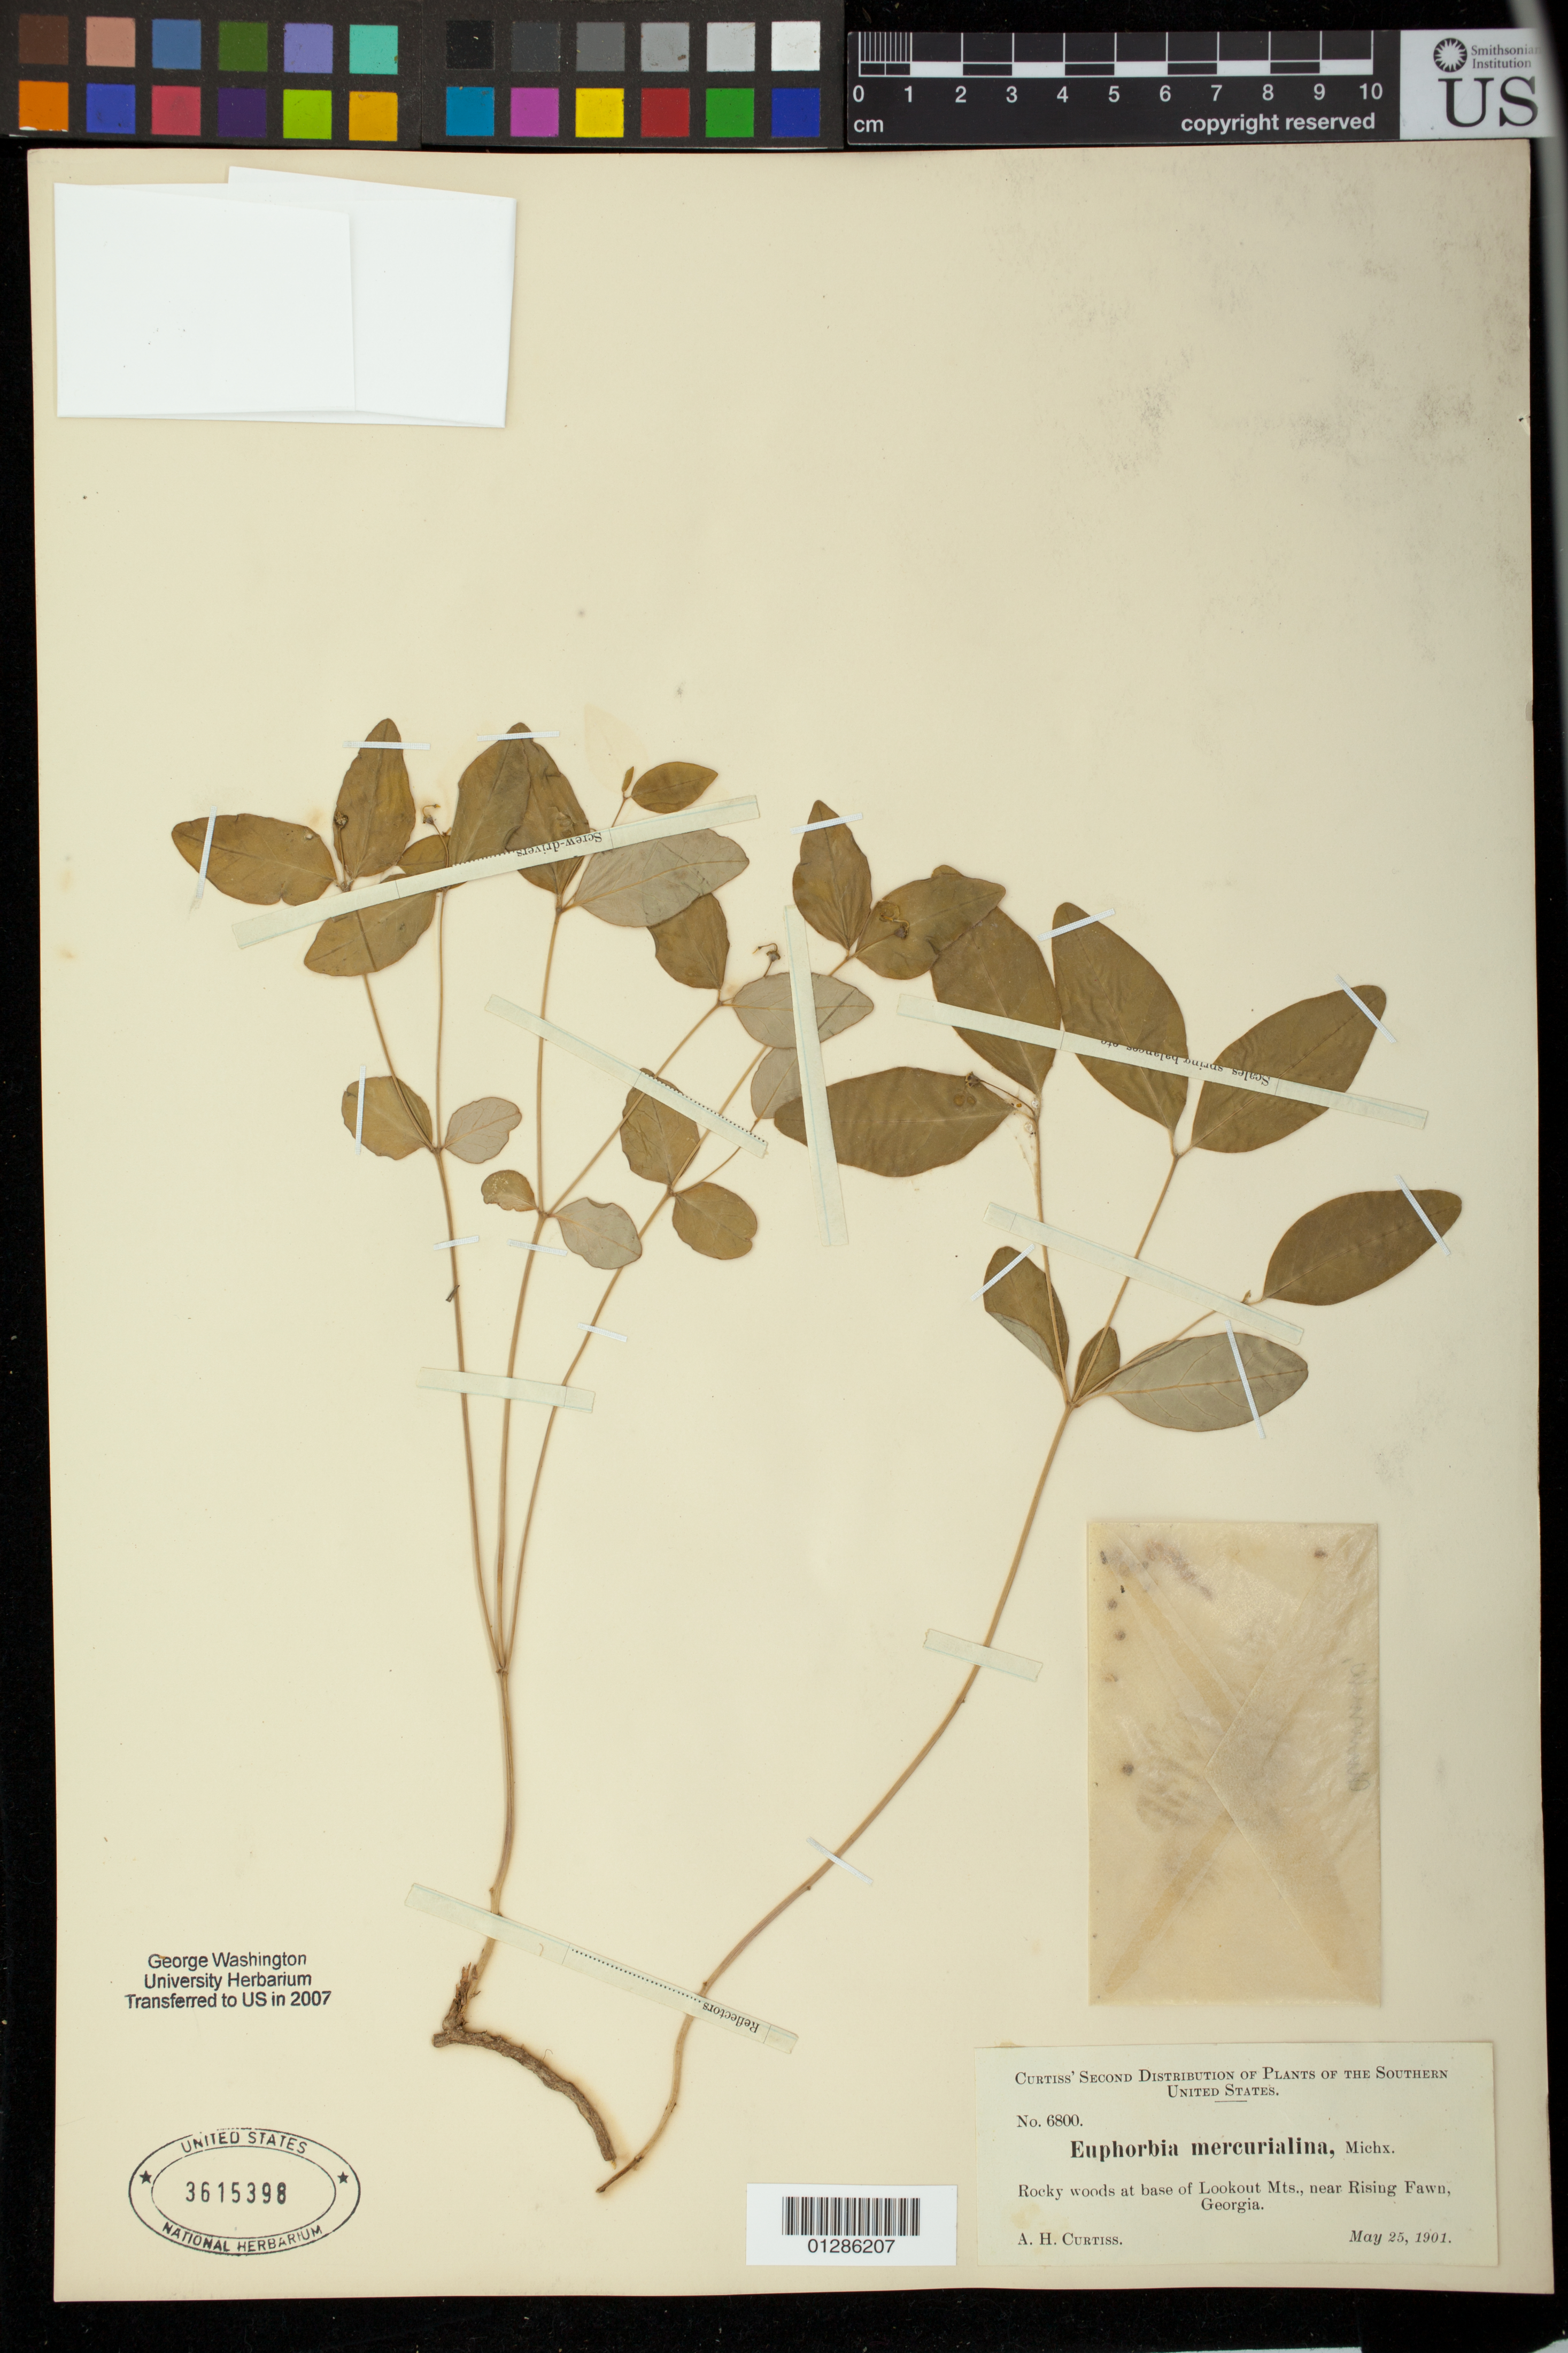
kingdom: Plantae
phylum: Tracheophyta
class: Magnoliopsida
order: Malpighiales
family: Euphorbiaceae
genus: Euphorbia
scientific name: Euphorbia mercurialina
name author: Michx.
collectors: A. H. Curtiss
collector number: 6800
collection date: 1901-05-25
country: United States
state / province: Georgia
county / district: Dade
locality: Woods at base of Lookout Mts., near Rising Fawn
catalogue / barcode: US 3615398